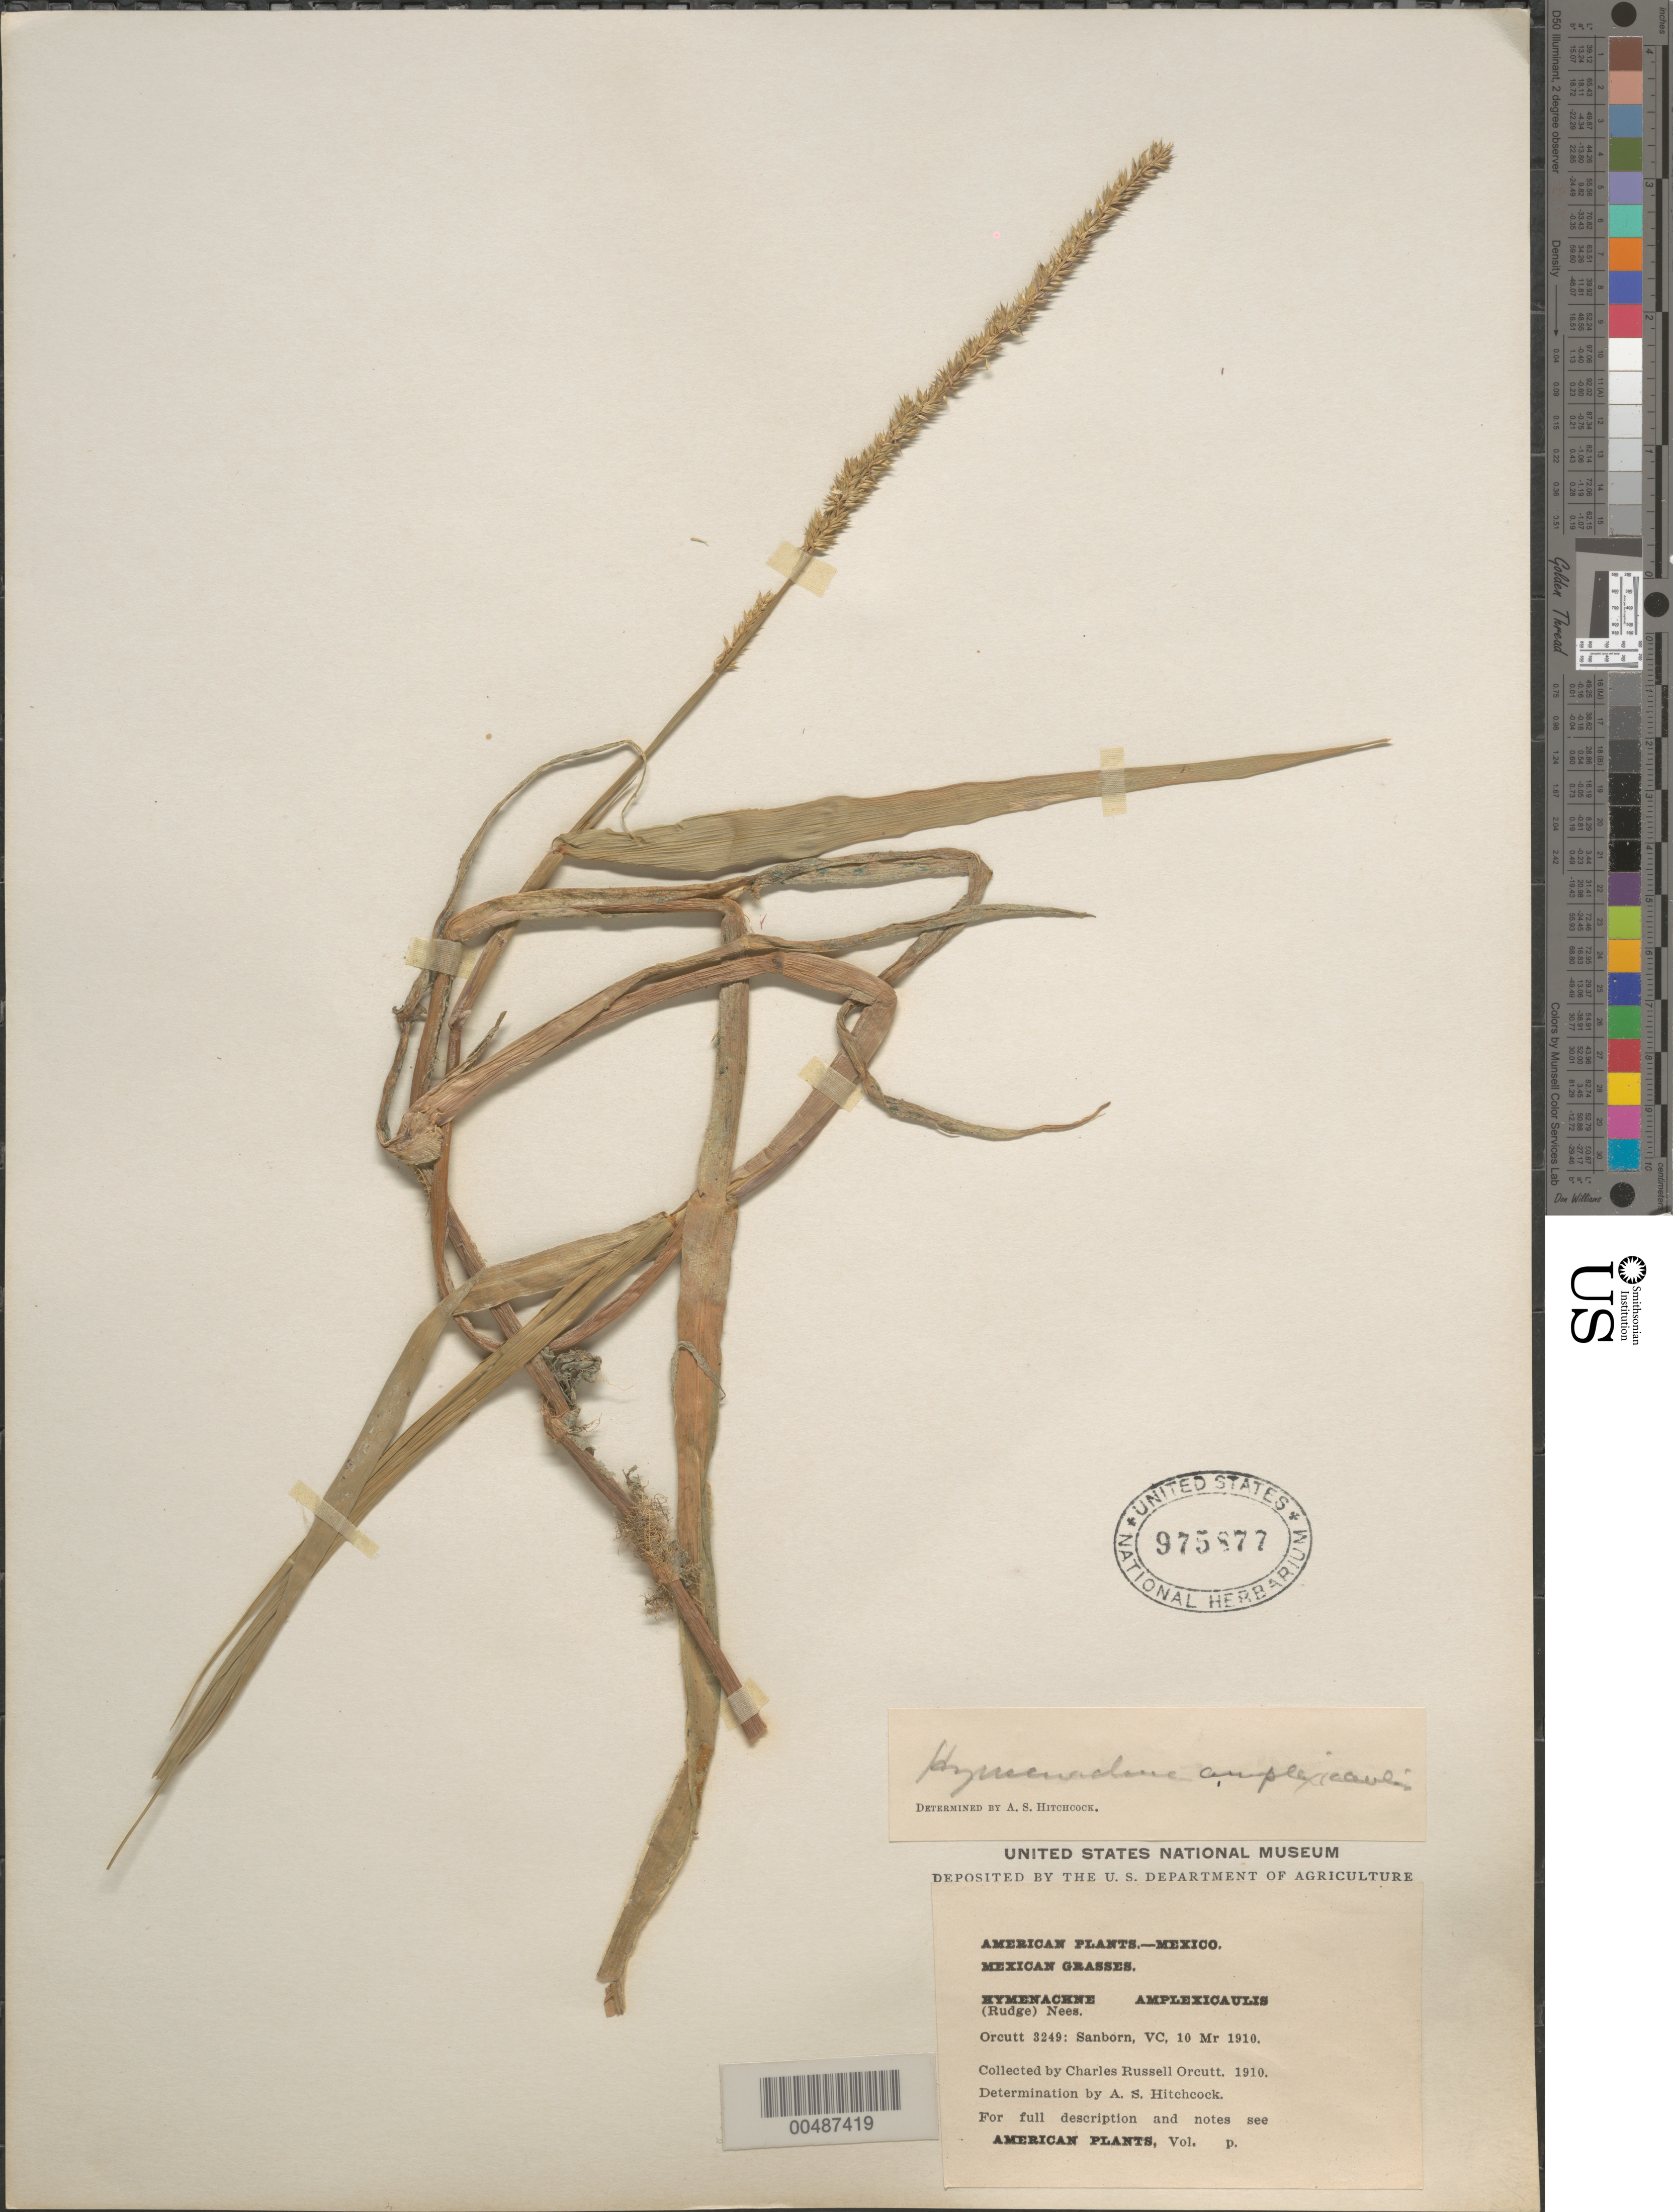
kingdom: Plantae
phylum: Tracheophyta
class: Liliopsida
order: Poales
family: Poaceae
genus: Hymenachne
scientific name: Hymenachne amplexicaulis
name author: (Rudge) Nees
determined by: Hitchcock, Albert S.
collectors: C. R. Orcutt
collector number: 3249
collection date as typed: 10 Mar 1910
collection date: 1910-03-10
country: Mexico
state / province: Veracruz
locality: Sanborn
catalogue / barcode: US 975877